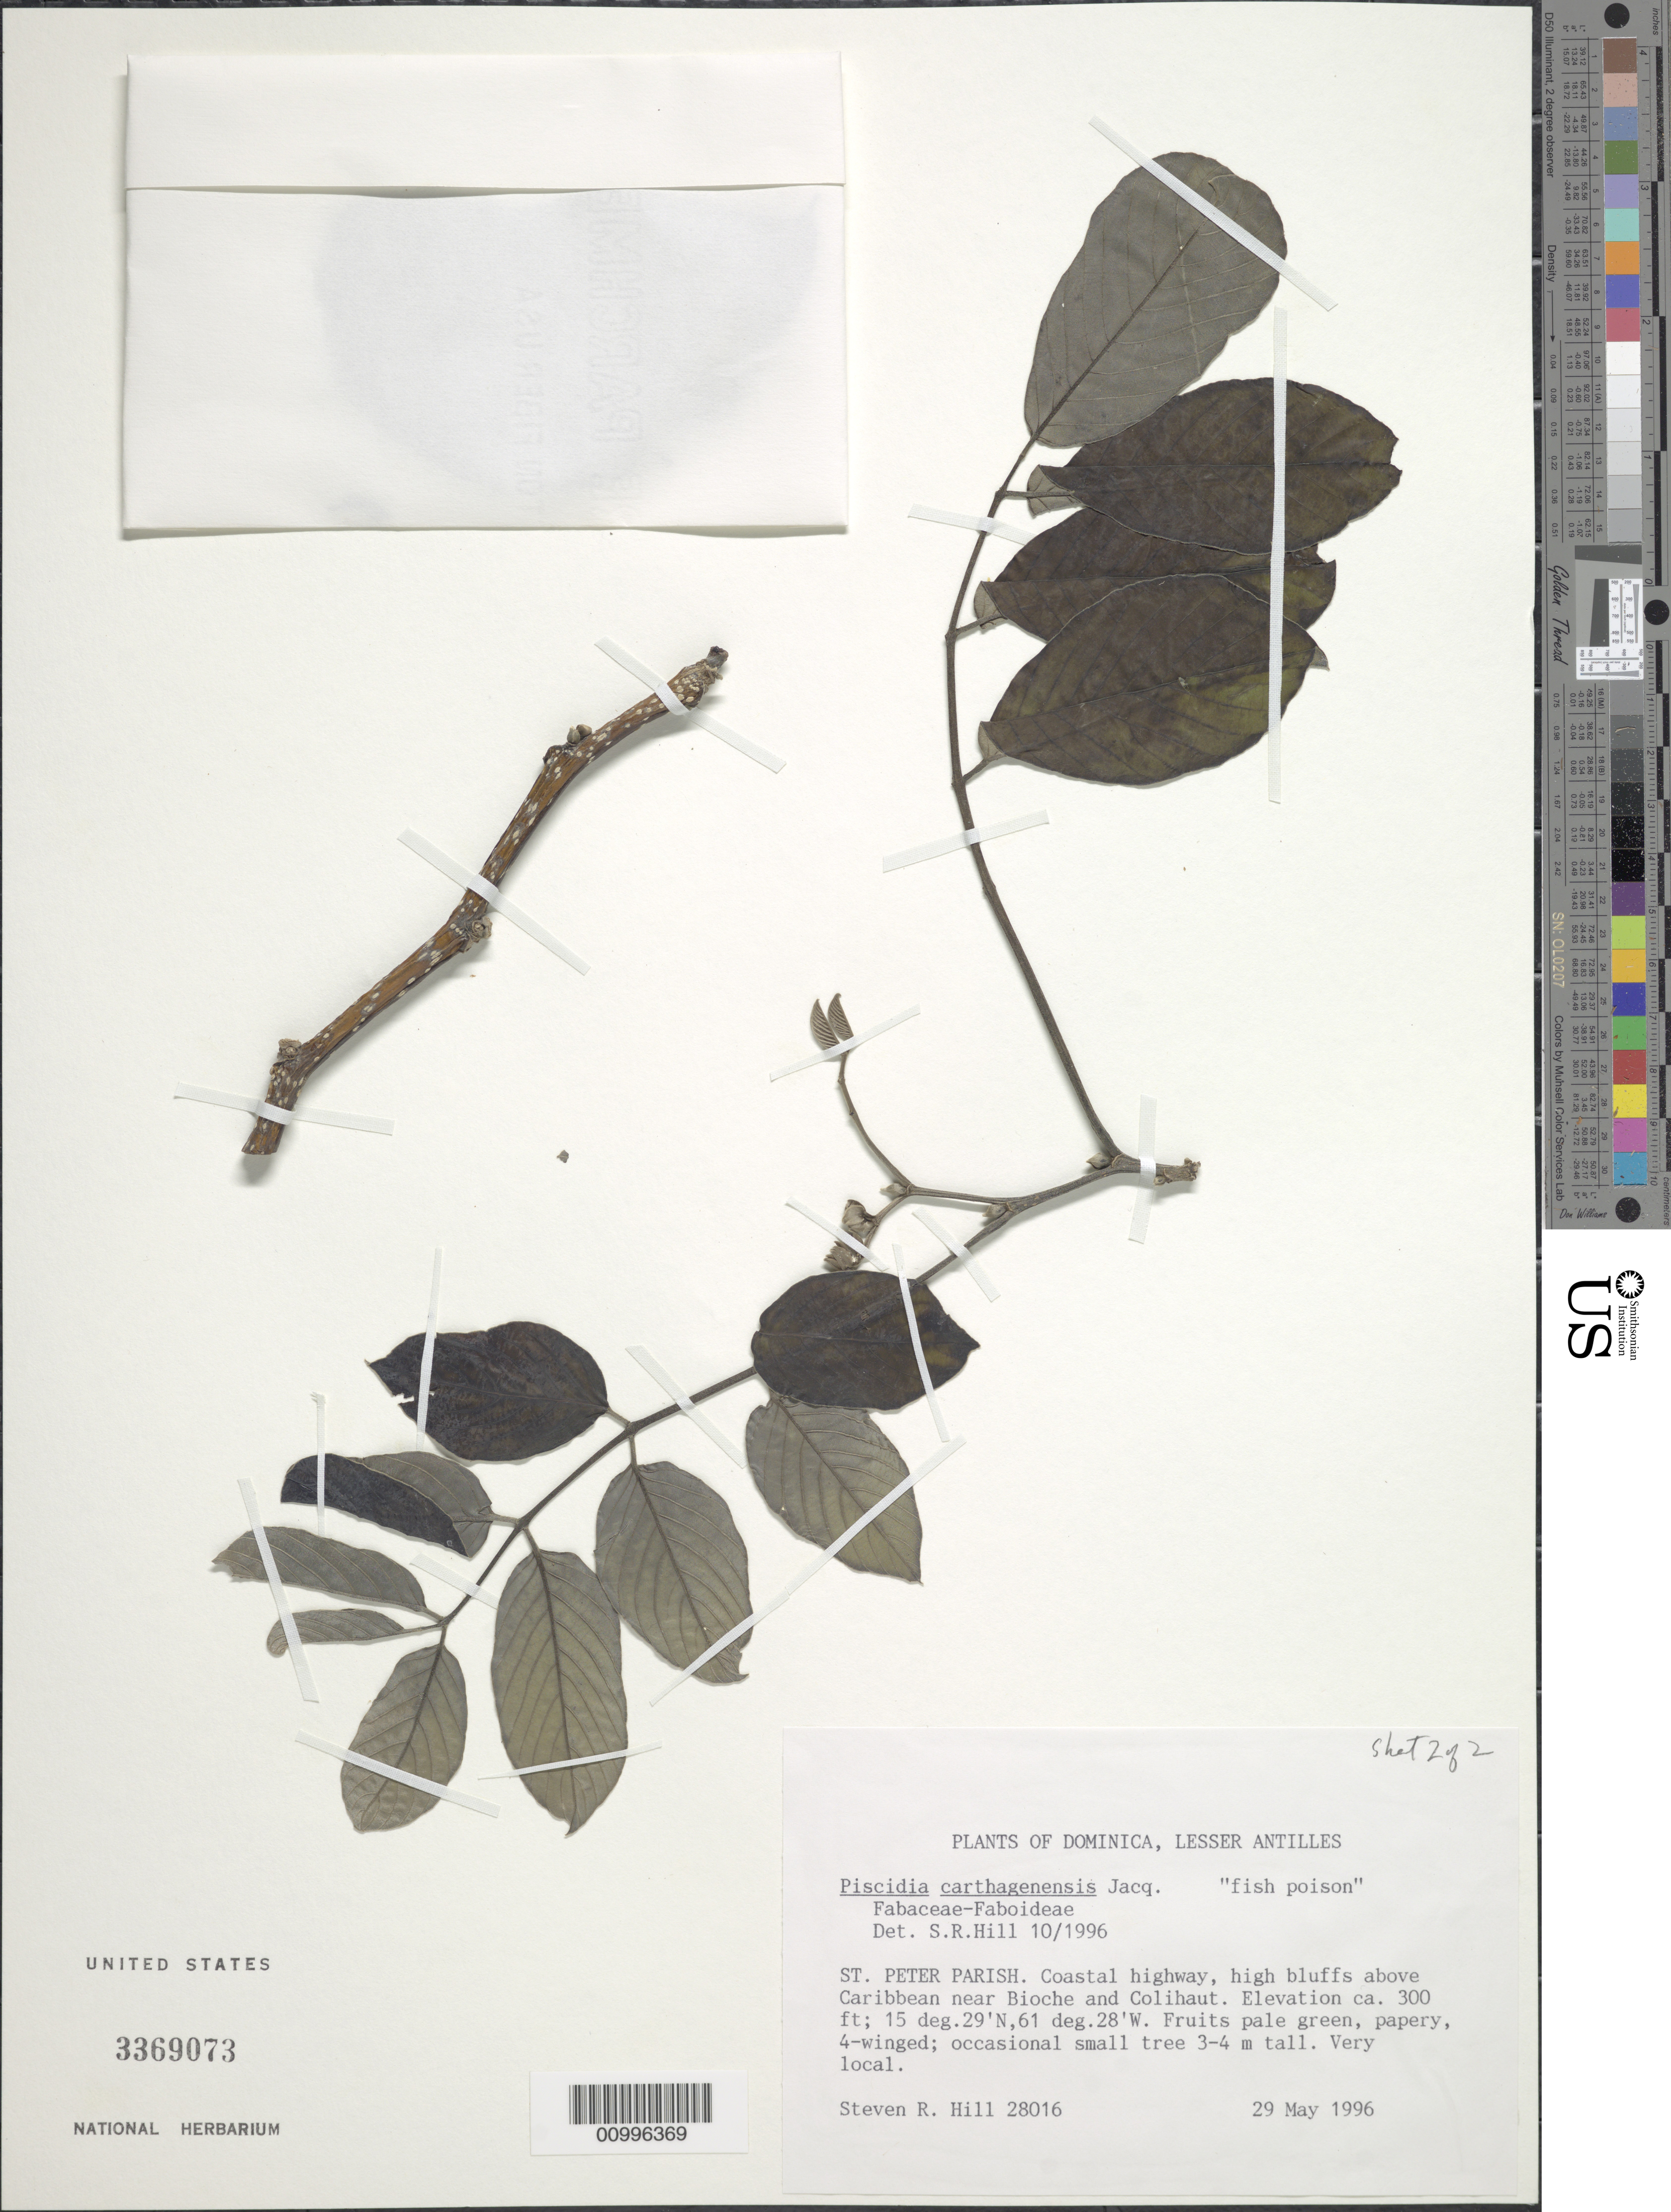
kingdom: Plantae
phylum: Tracheophyta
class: Magnoliopsida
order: Fabales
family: Fabaceae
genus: Piscidia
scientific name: Piscidia carthagenensis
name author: Jacq.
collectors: S. R. Hill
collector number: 28016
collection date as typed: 29 May 1996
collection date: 1996-05-29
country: Dominica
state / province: St. Peter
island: Dominica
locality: Coastal highway, high bluffs above Caribbean near Bioche and Colihaut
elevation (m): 91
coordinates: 0 N, 0 E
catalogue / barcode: US 3369073